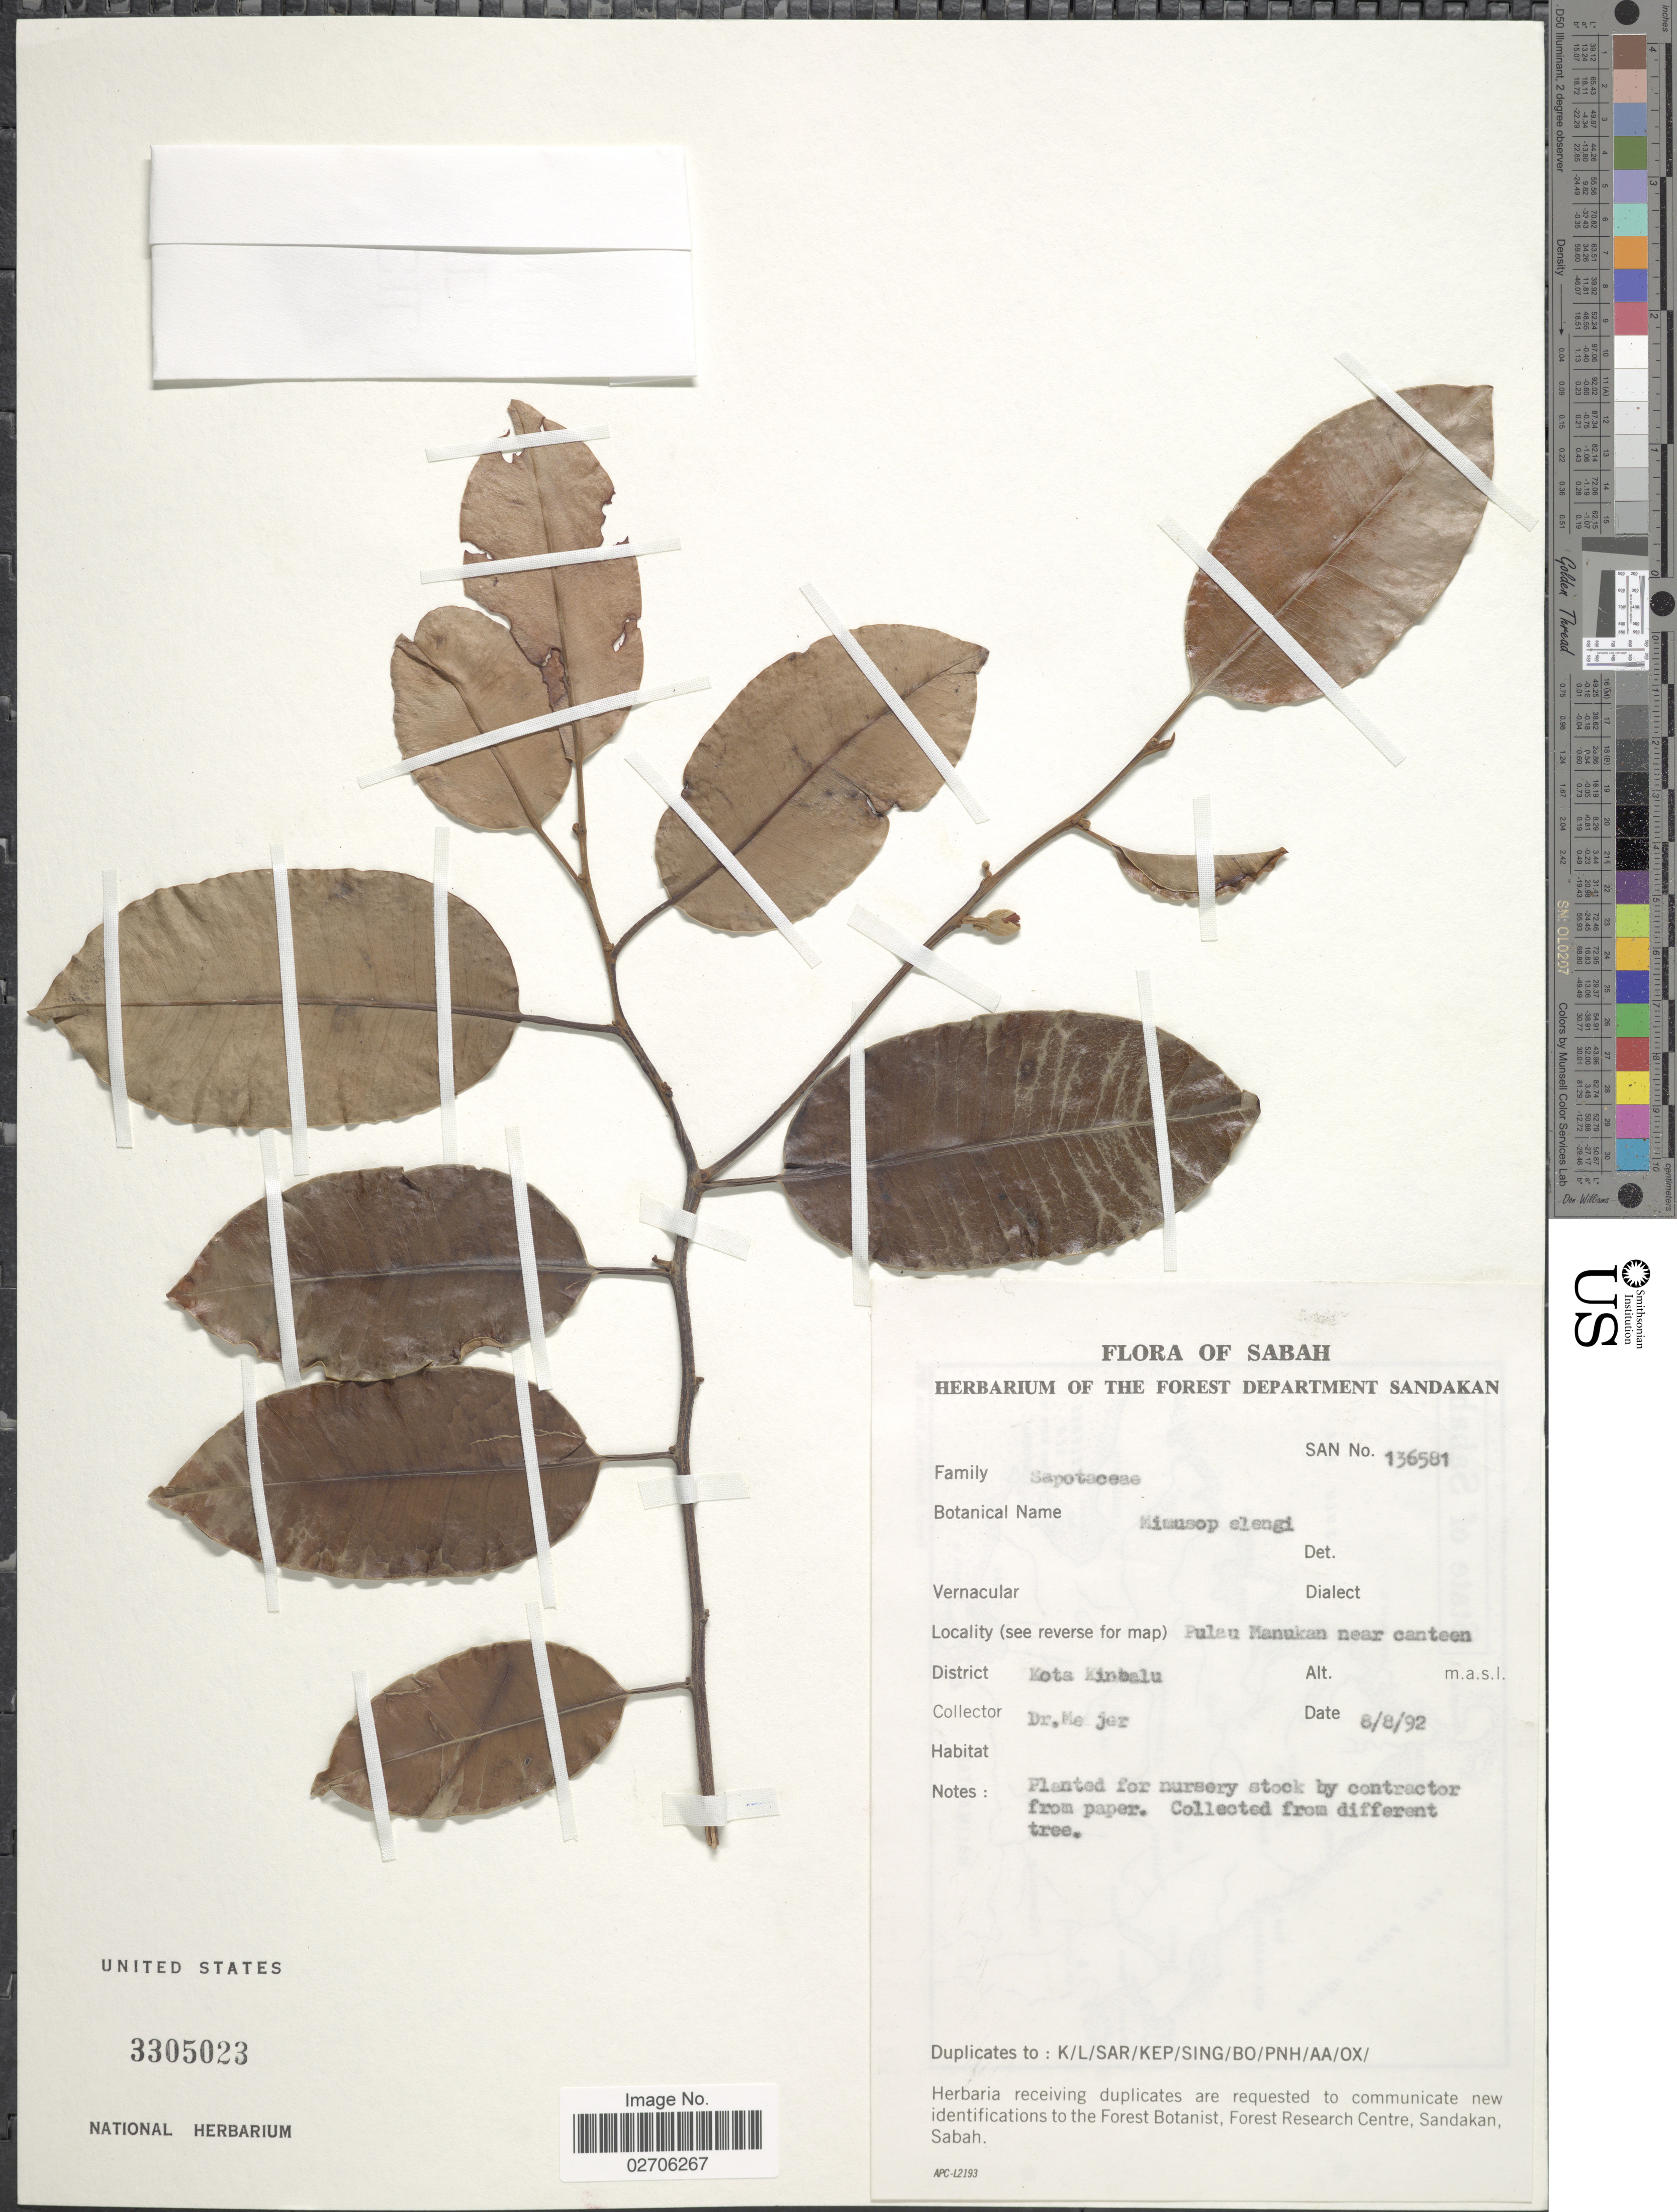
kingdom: Plantae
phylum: Tracheophyta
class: Magnoliopsida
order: Ericales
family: Sapotaceae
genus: Mimusops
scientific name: Mimusops djave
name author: Engl.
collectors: -- Meijer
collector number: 136581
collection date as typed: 8/8/92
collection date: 1992-08-08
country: Malaysia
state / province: Sabah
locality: Pulau Manukan near canteen. Dsitrict: Kota Kinbalu.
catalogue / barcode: US 3305023